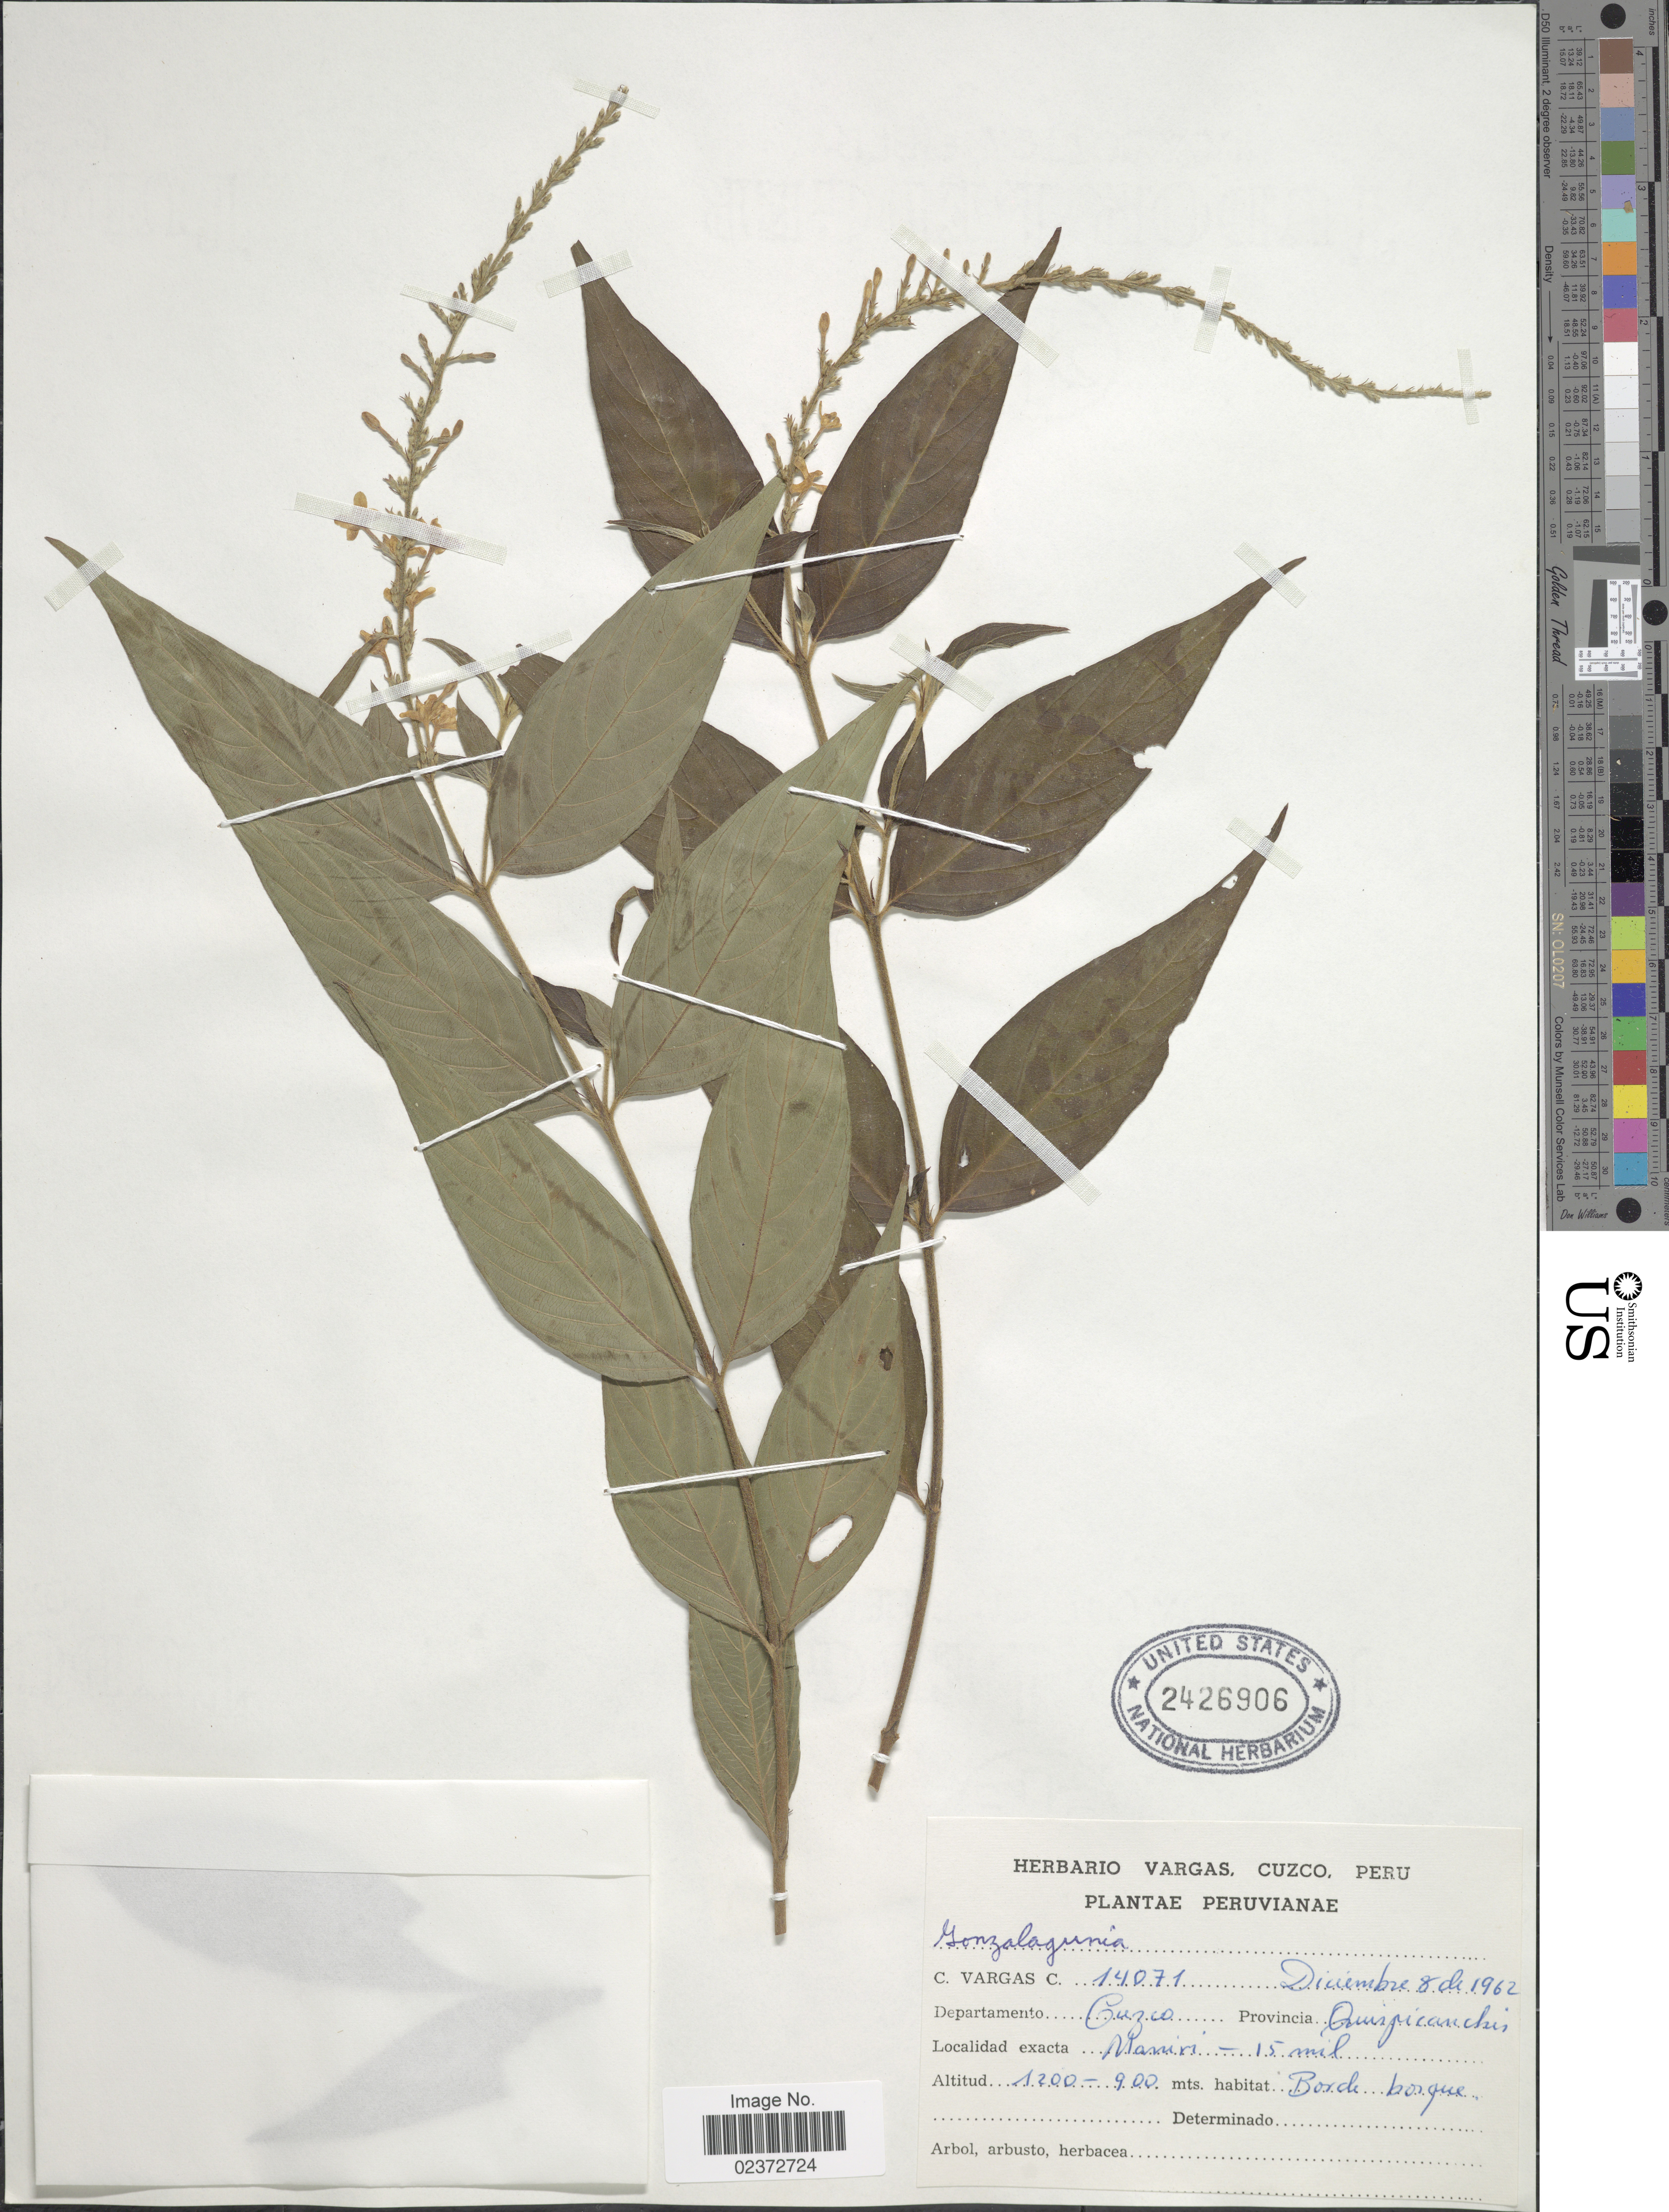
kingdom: Plantae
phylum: Tracheophyta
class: Magnoliopsida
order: Gentianales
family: Rubiaceae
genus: Gonzalagunia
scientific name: Gonzalagunia sp.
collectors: C. Vargas Calderón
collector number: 14071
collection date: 1962-12-08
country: Peru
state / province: Cusco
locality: Departamento Cuzco, Provincia Quispicanchis, Maniri - 15 mil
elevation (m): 900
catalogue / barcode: US 2426906